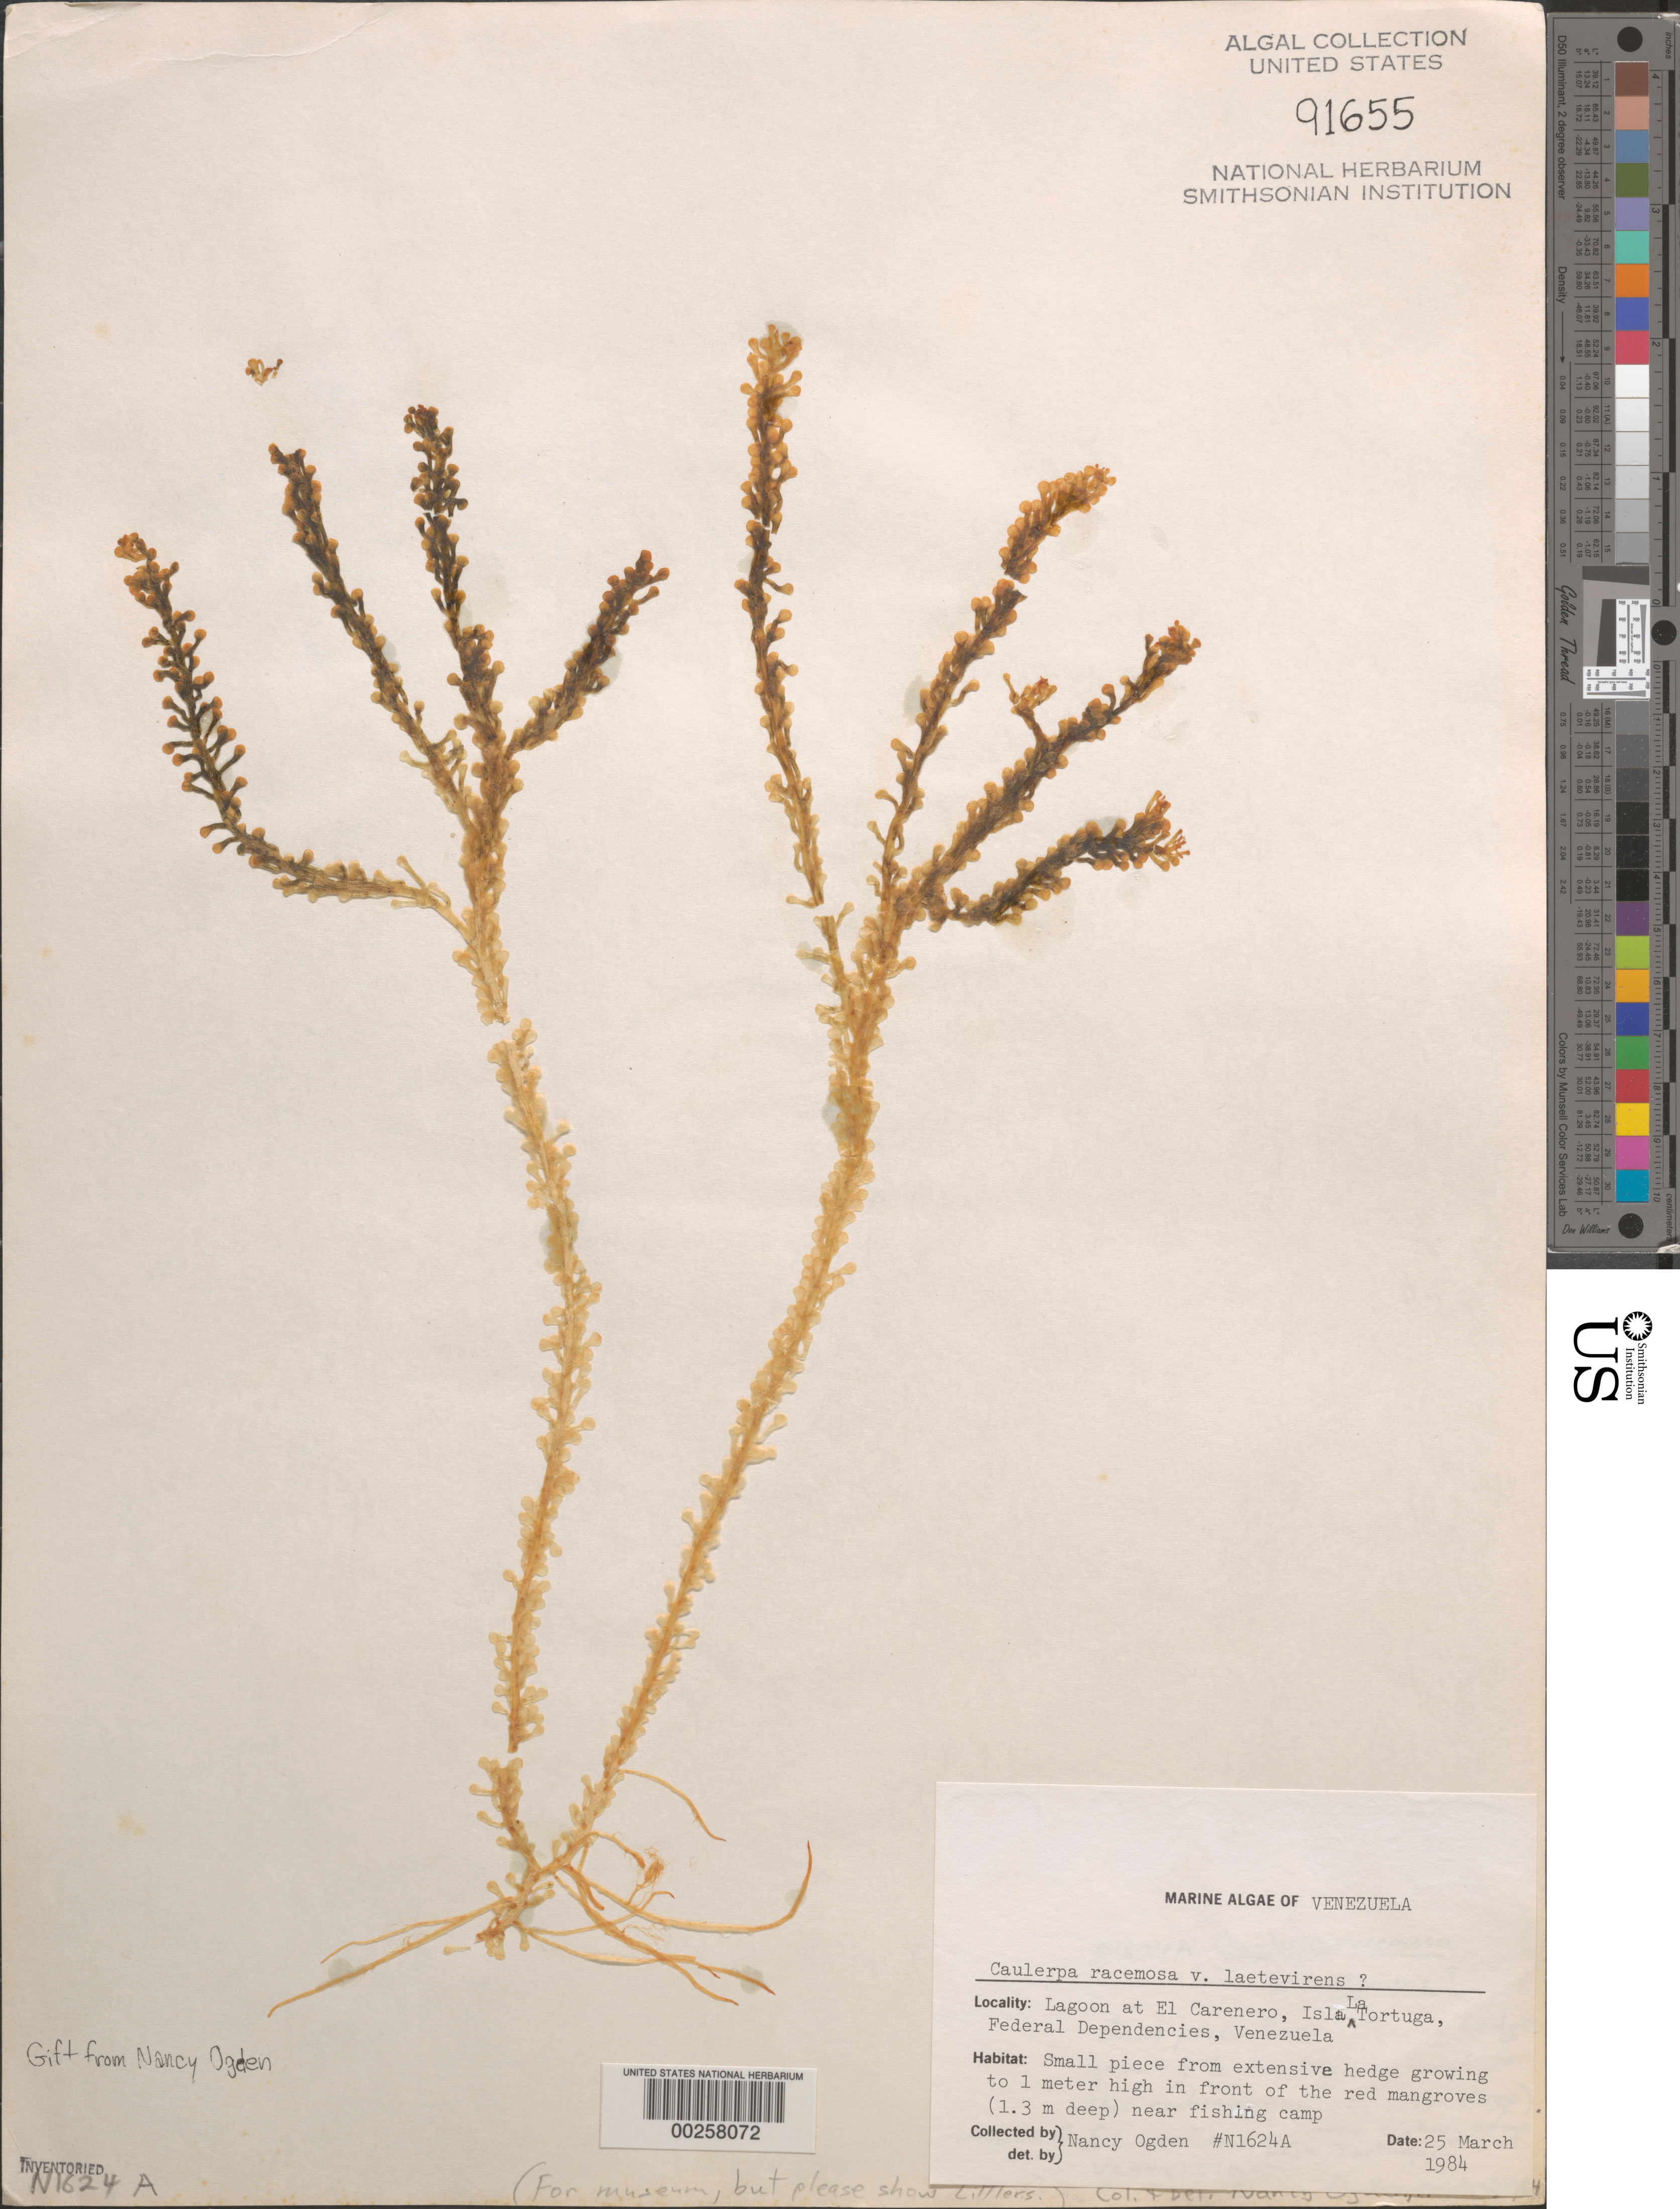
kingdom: Plantae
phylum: Chlorophyta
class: Ulvophyceae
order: Bryopsidales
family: Caulerpaceae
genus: Caulerpa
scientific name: Caulerpa racemosa var. laetevirens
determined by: Ogden, N. B.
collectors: N. Ogden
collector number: N1624a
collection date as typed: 25 Mar 1984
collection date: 1984-03-25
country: Venezuela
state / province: Dependencias Federales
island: Tortuga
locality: Isla La Tortuga, El Carenero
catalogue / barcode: US 91655